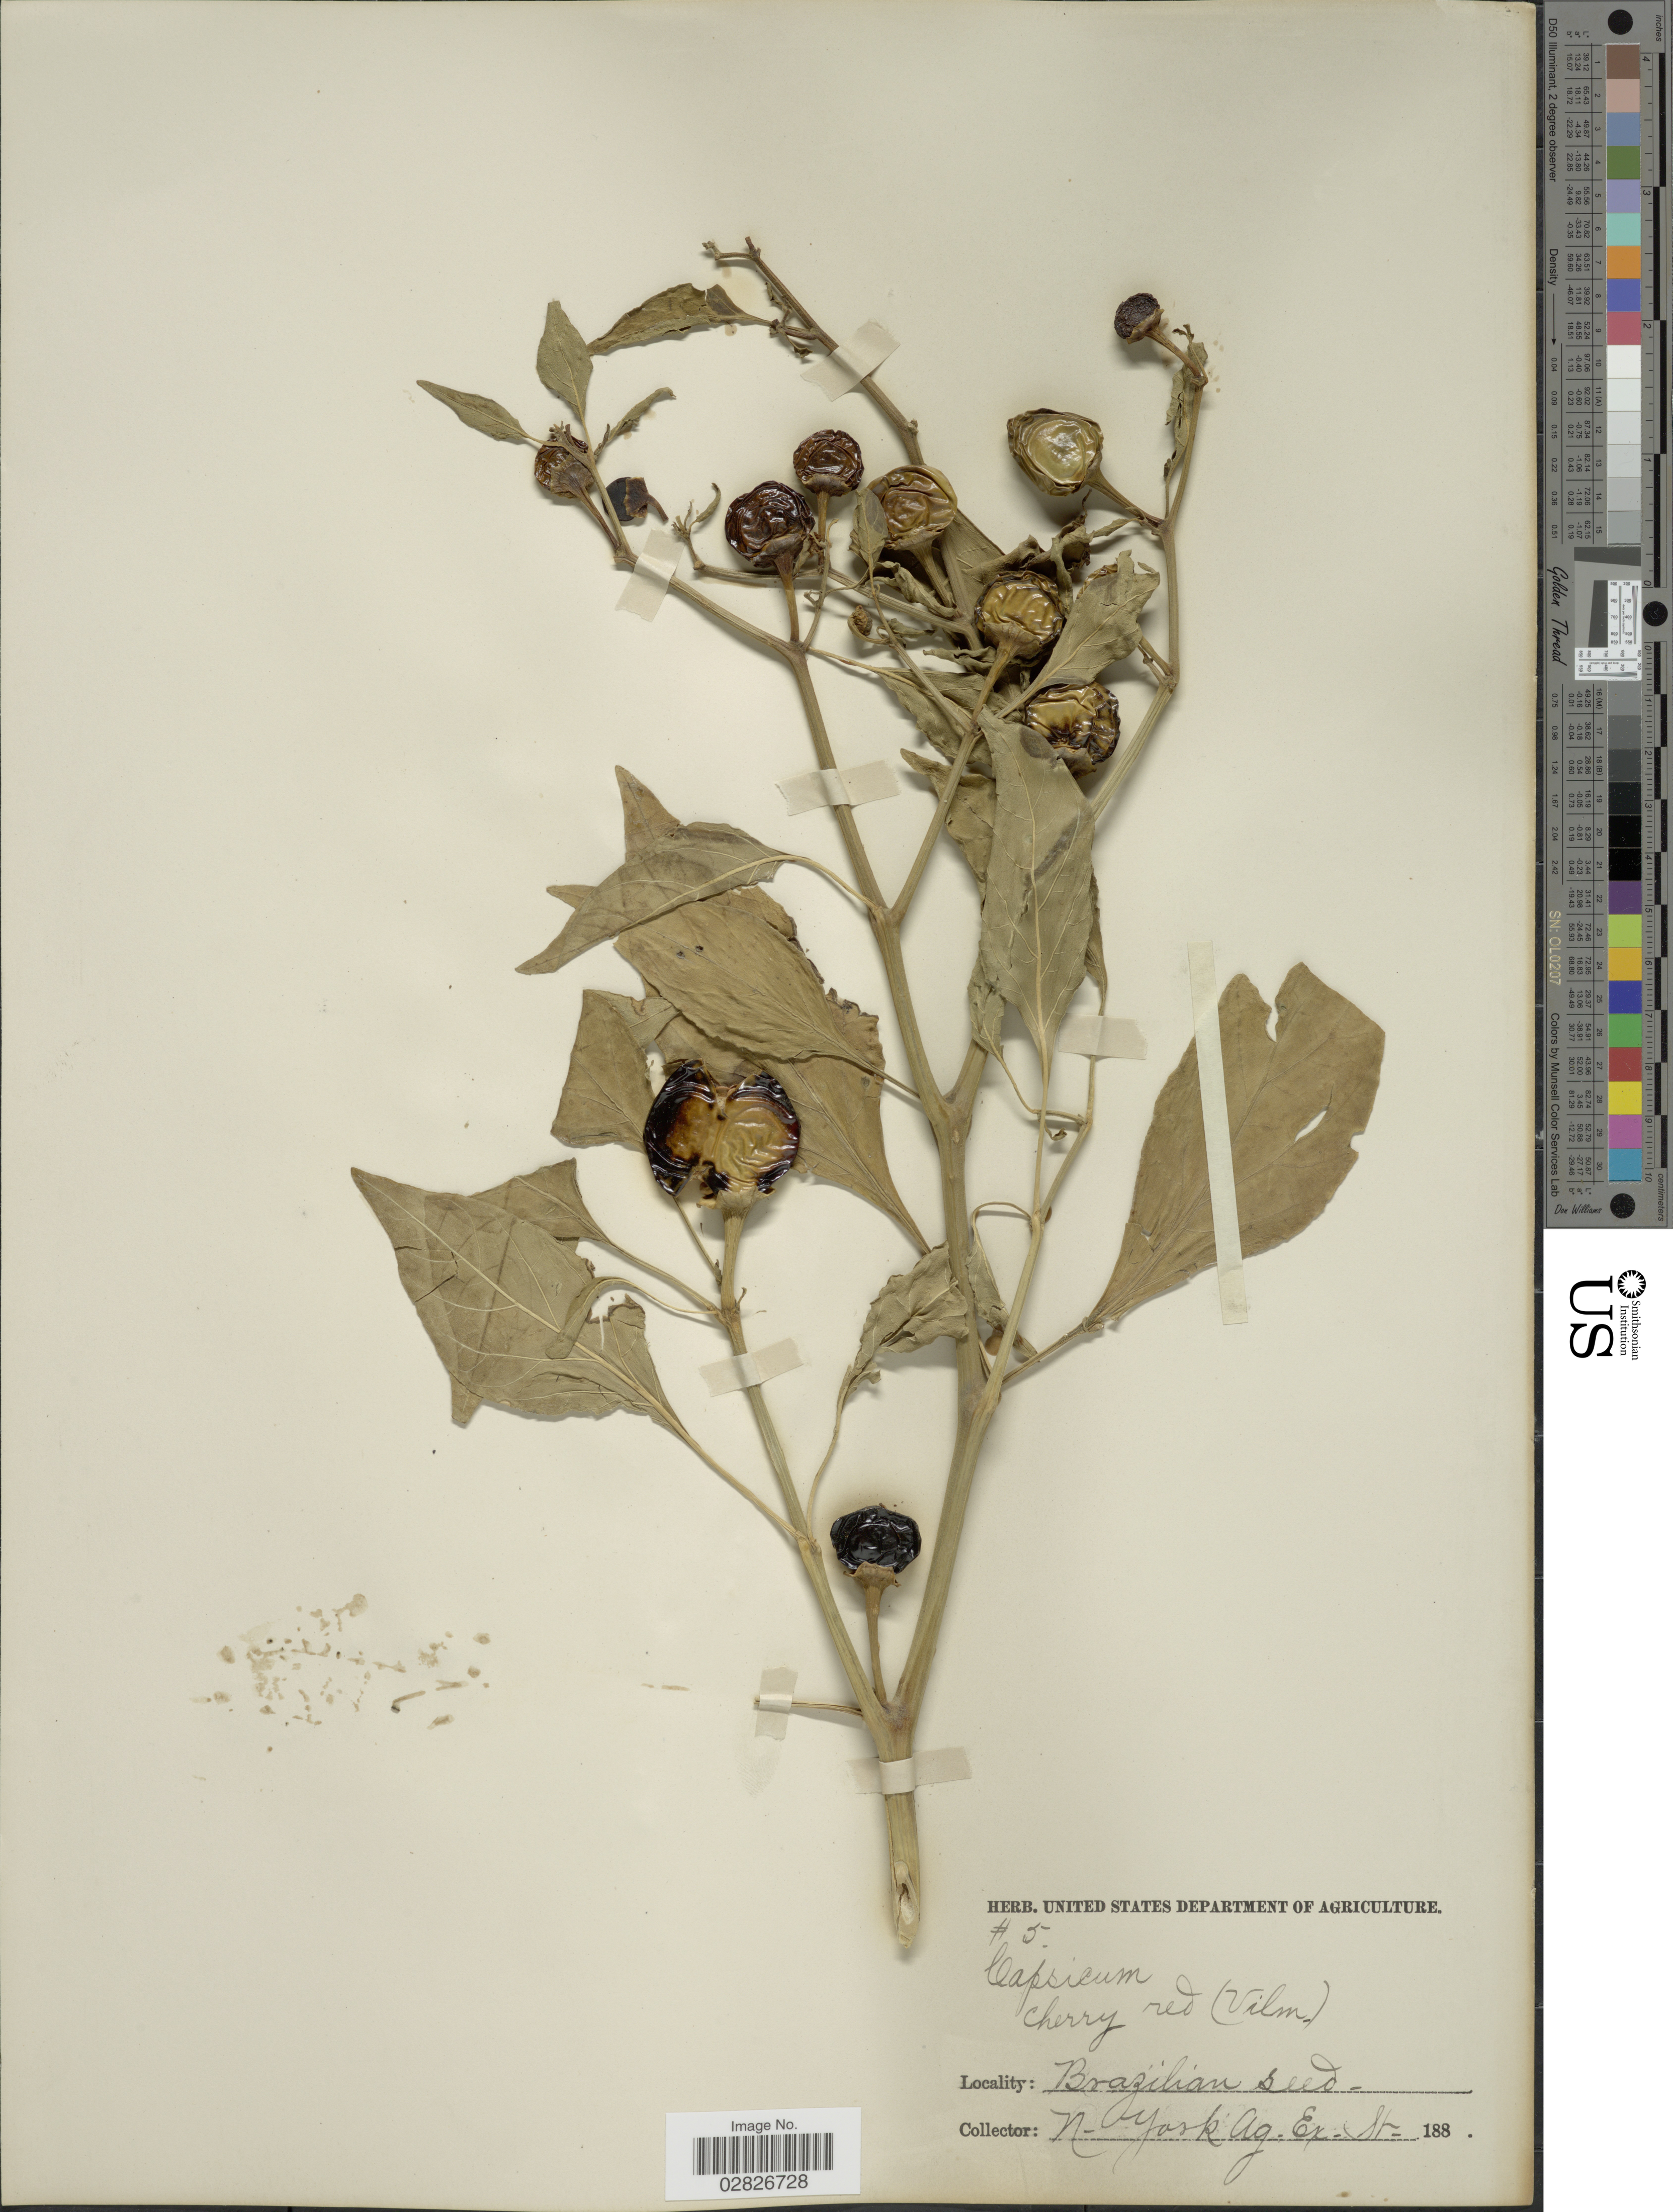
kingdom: Plantae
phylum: Tracheophyta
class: Magnoliopsida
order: Solanales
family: Solanaceae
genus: Capsicum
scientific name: Capsicum sp.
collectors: Facchini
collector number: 5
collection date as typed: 188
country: United States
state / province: New York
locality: N. York Ag. Ex. St.